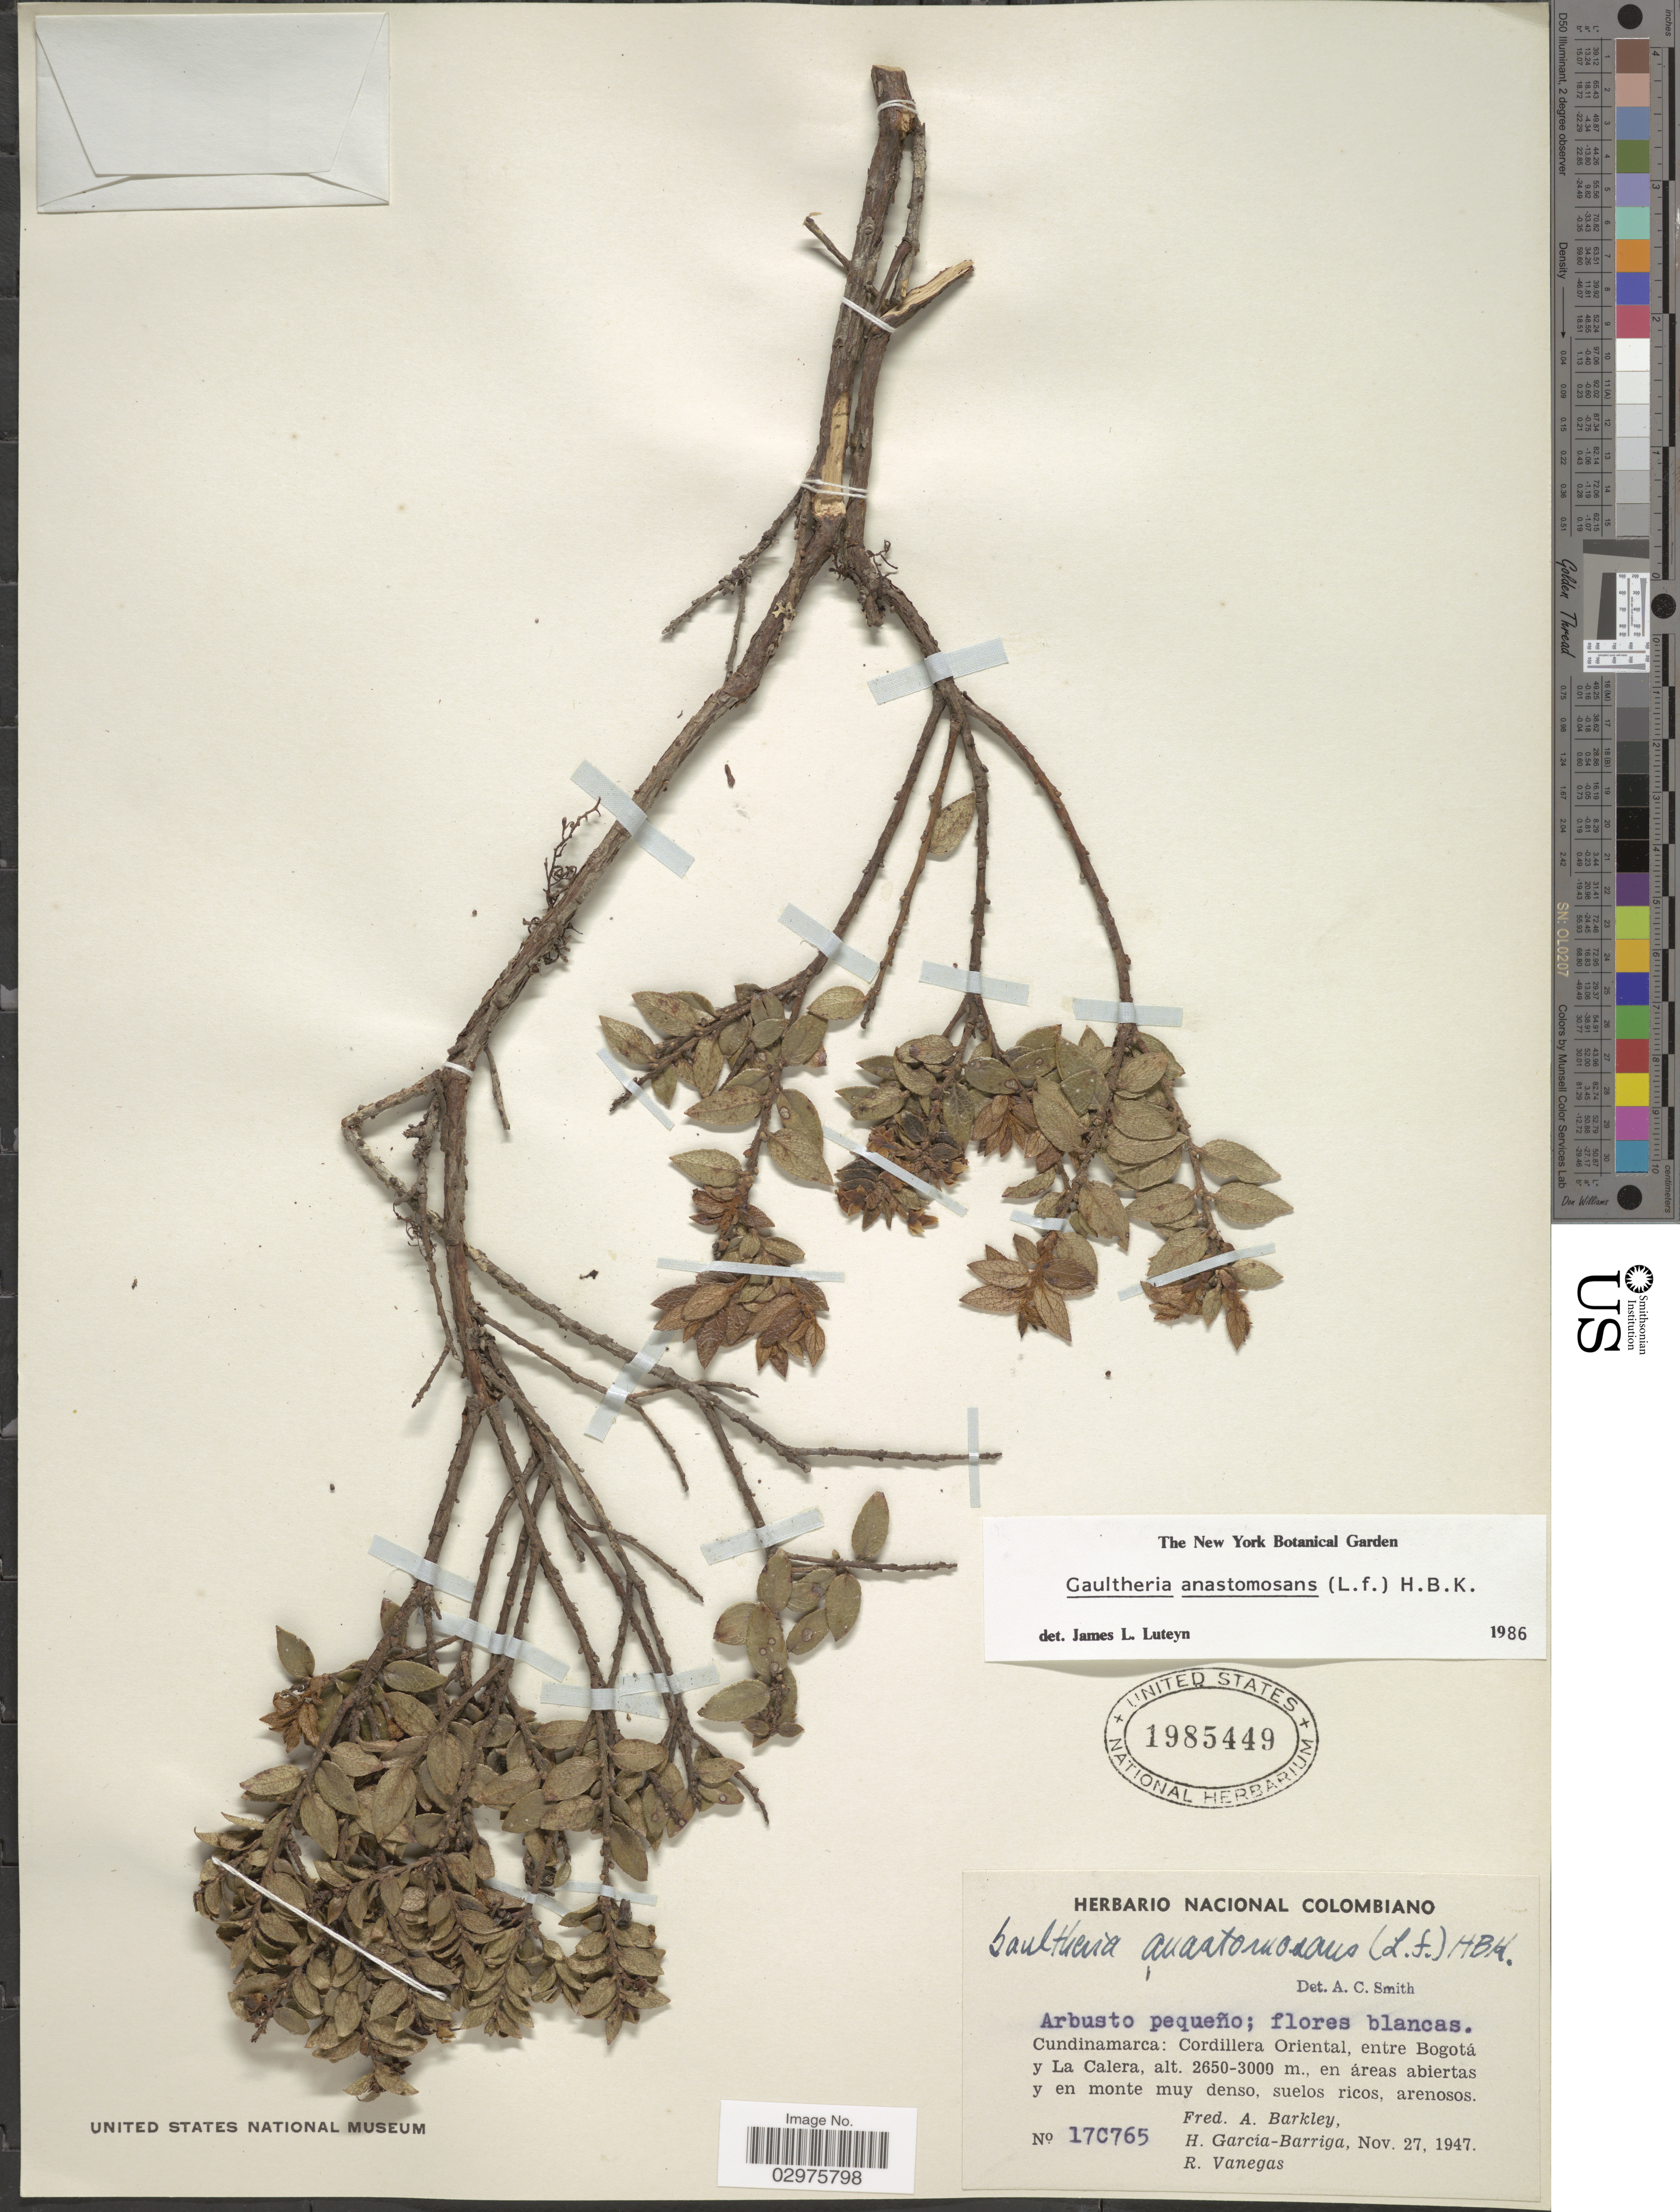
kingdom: Plantae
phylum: Tracheophyta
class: Magnoliopsida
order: Ericales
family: Ericaceae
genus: Gaultheria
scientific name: Gaultheria anastomosans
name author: (L. f.) Kunth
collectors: F. A. Barkley, H. García Barriga & R. Vanegas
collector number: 17C765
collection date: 1947-11-27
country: Colombia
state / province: Cundinamarca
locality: Cordillera Oriental, entre Bogotá y La Calera.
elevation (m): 2650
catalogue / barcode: US 1985449